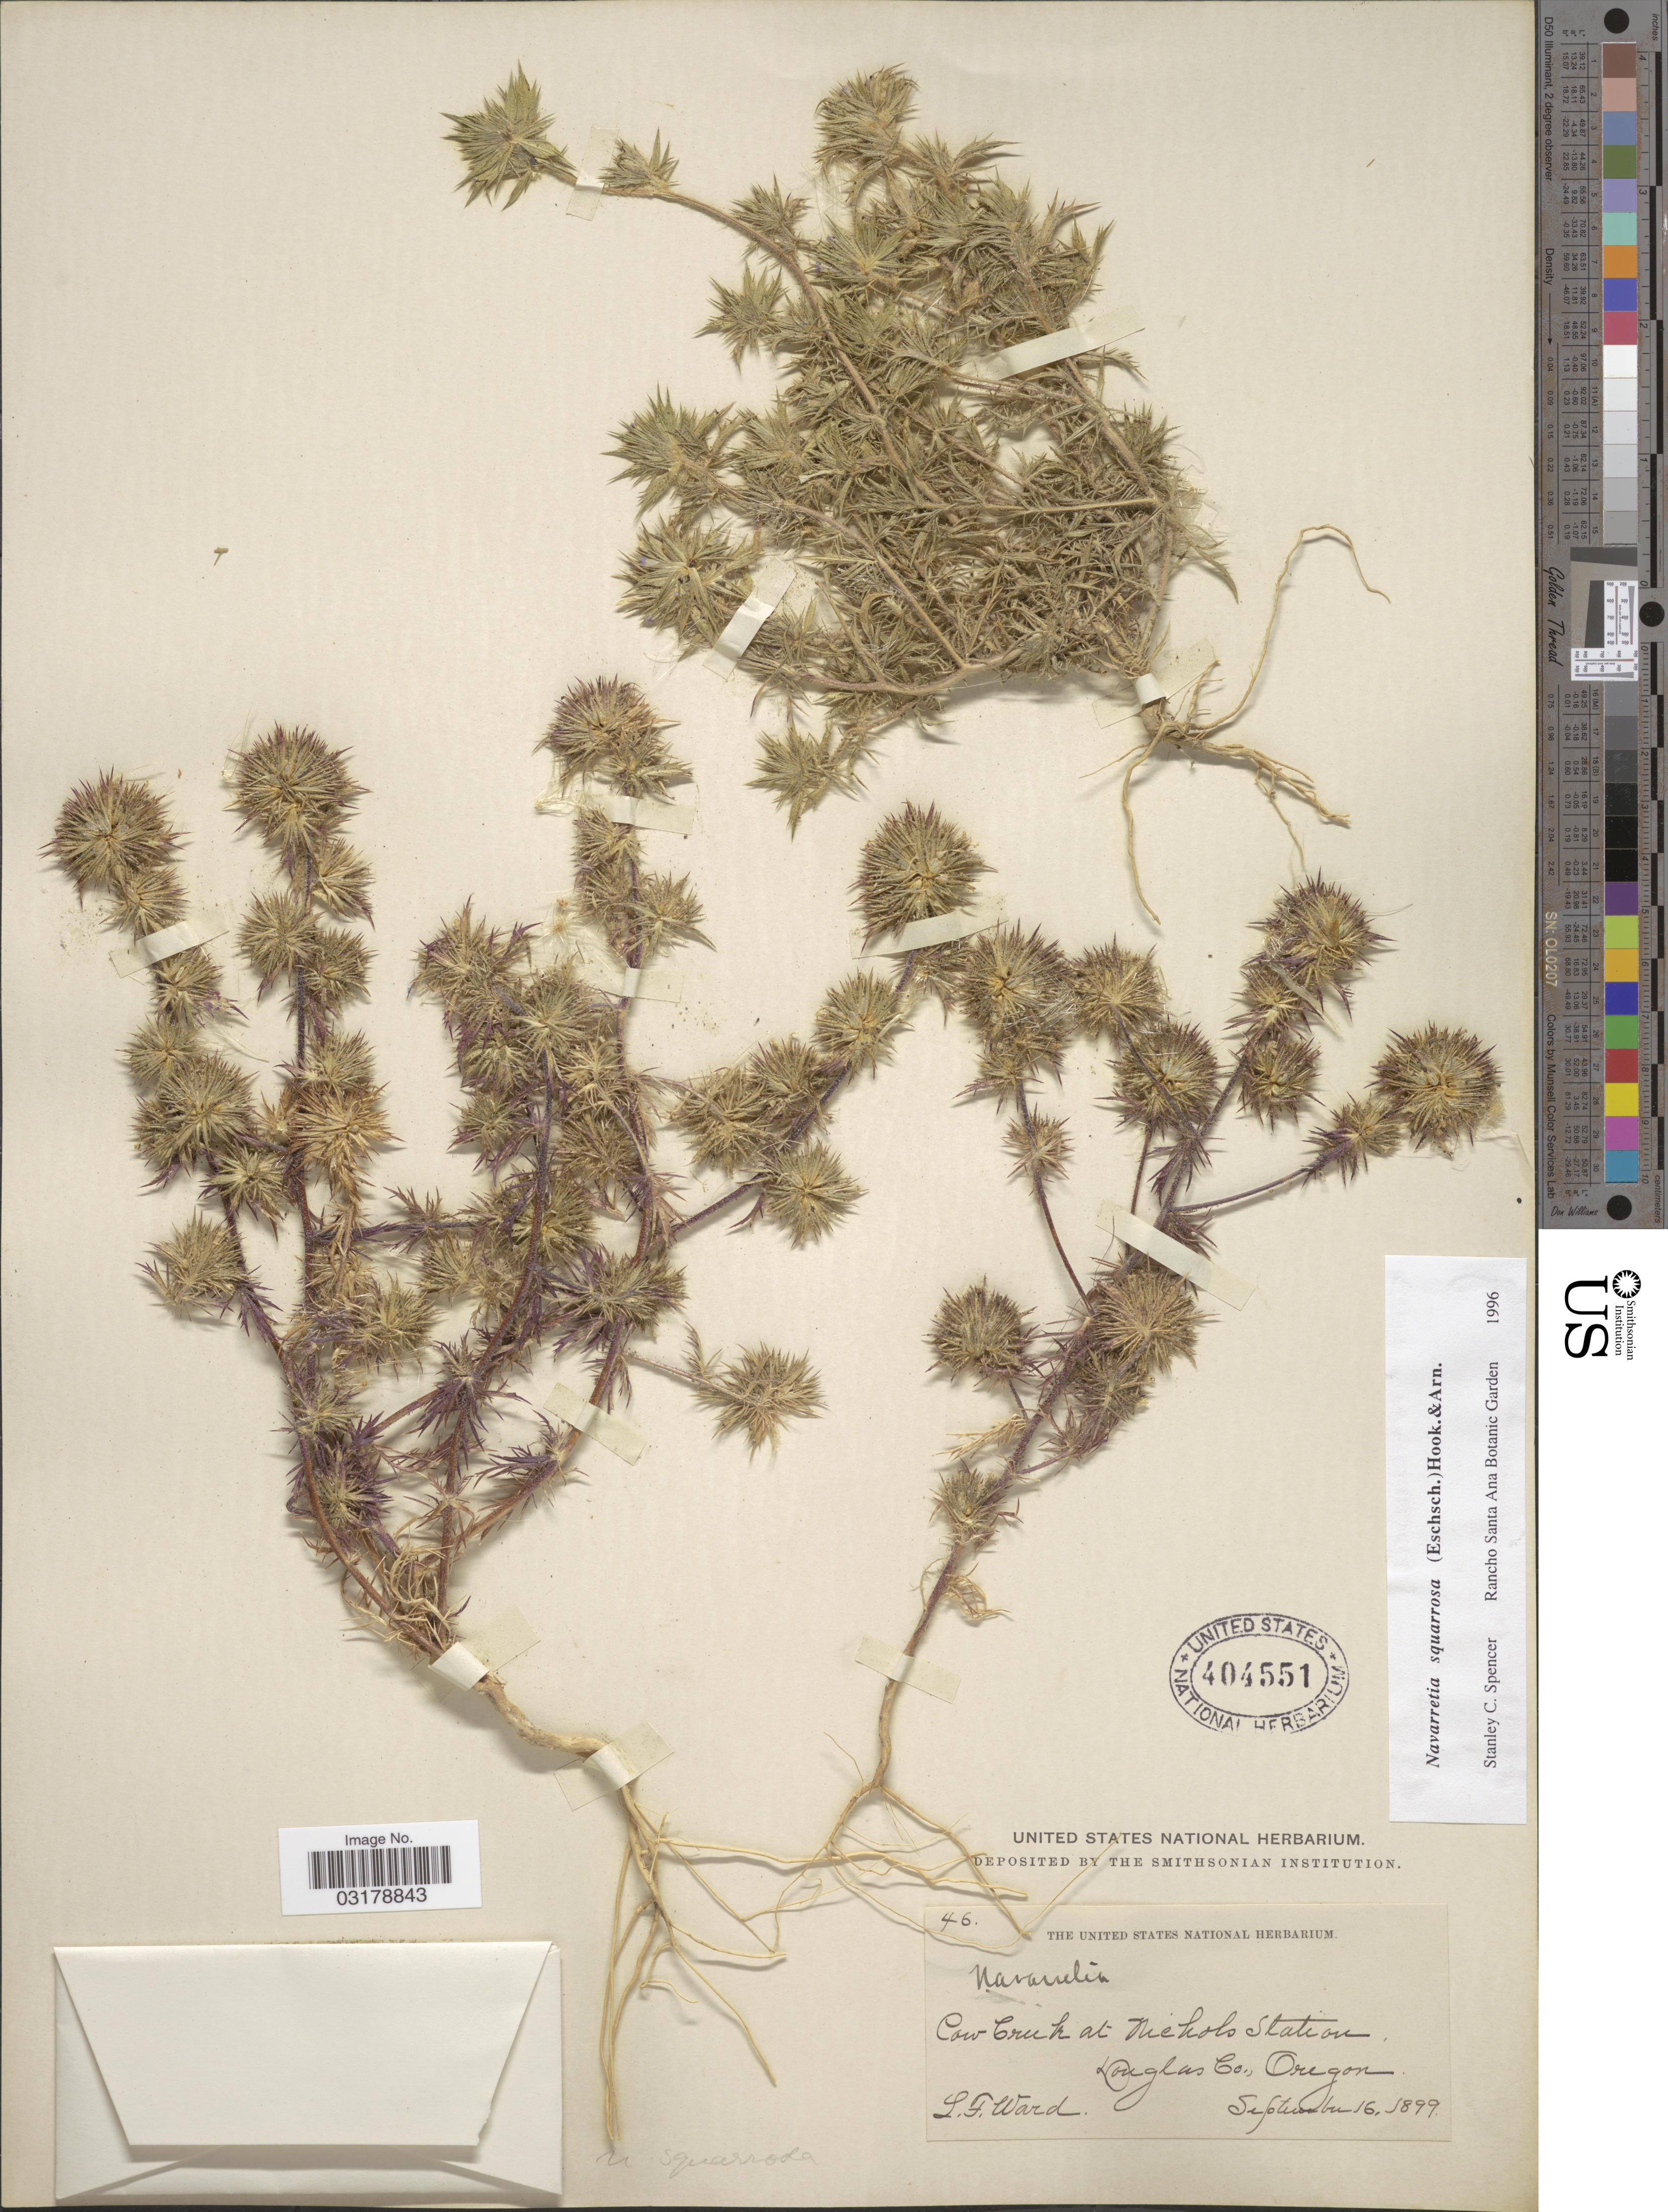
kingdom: Plantae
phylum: Tracheophyta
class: Magnoliopsida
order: Ericales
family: Polemoniaceae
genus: Navarretia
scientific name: Navarretia squarrosa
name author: (Eschsch.) Hook. & Arn.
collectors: L. Ward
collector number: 46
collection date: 1899-09-16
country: United States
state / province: Oregon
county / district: Douglas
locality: Cow Creek at Nichols Station. Douglas Co.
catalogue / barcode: US 404551